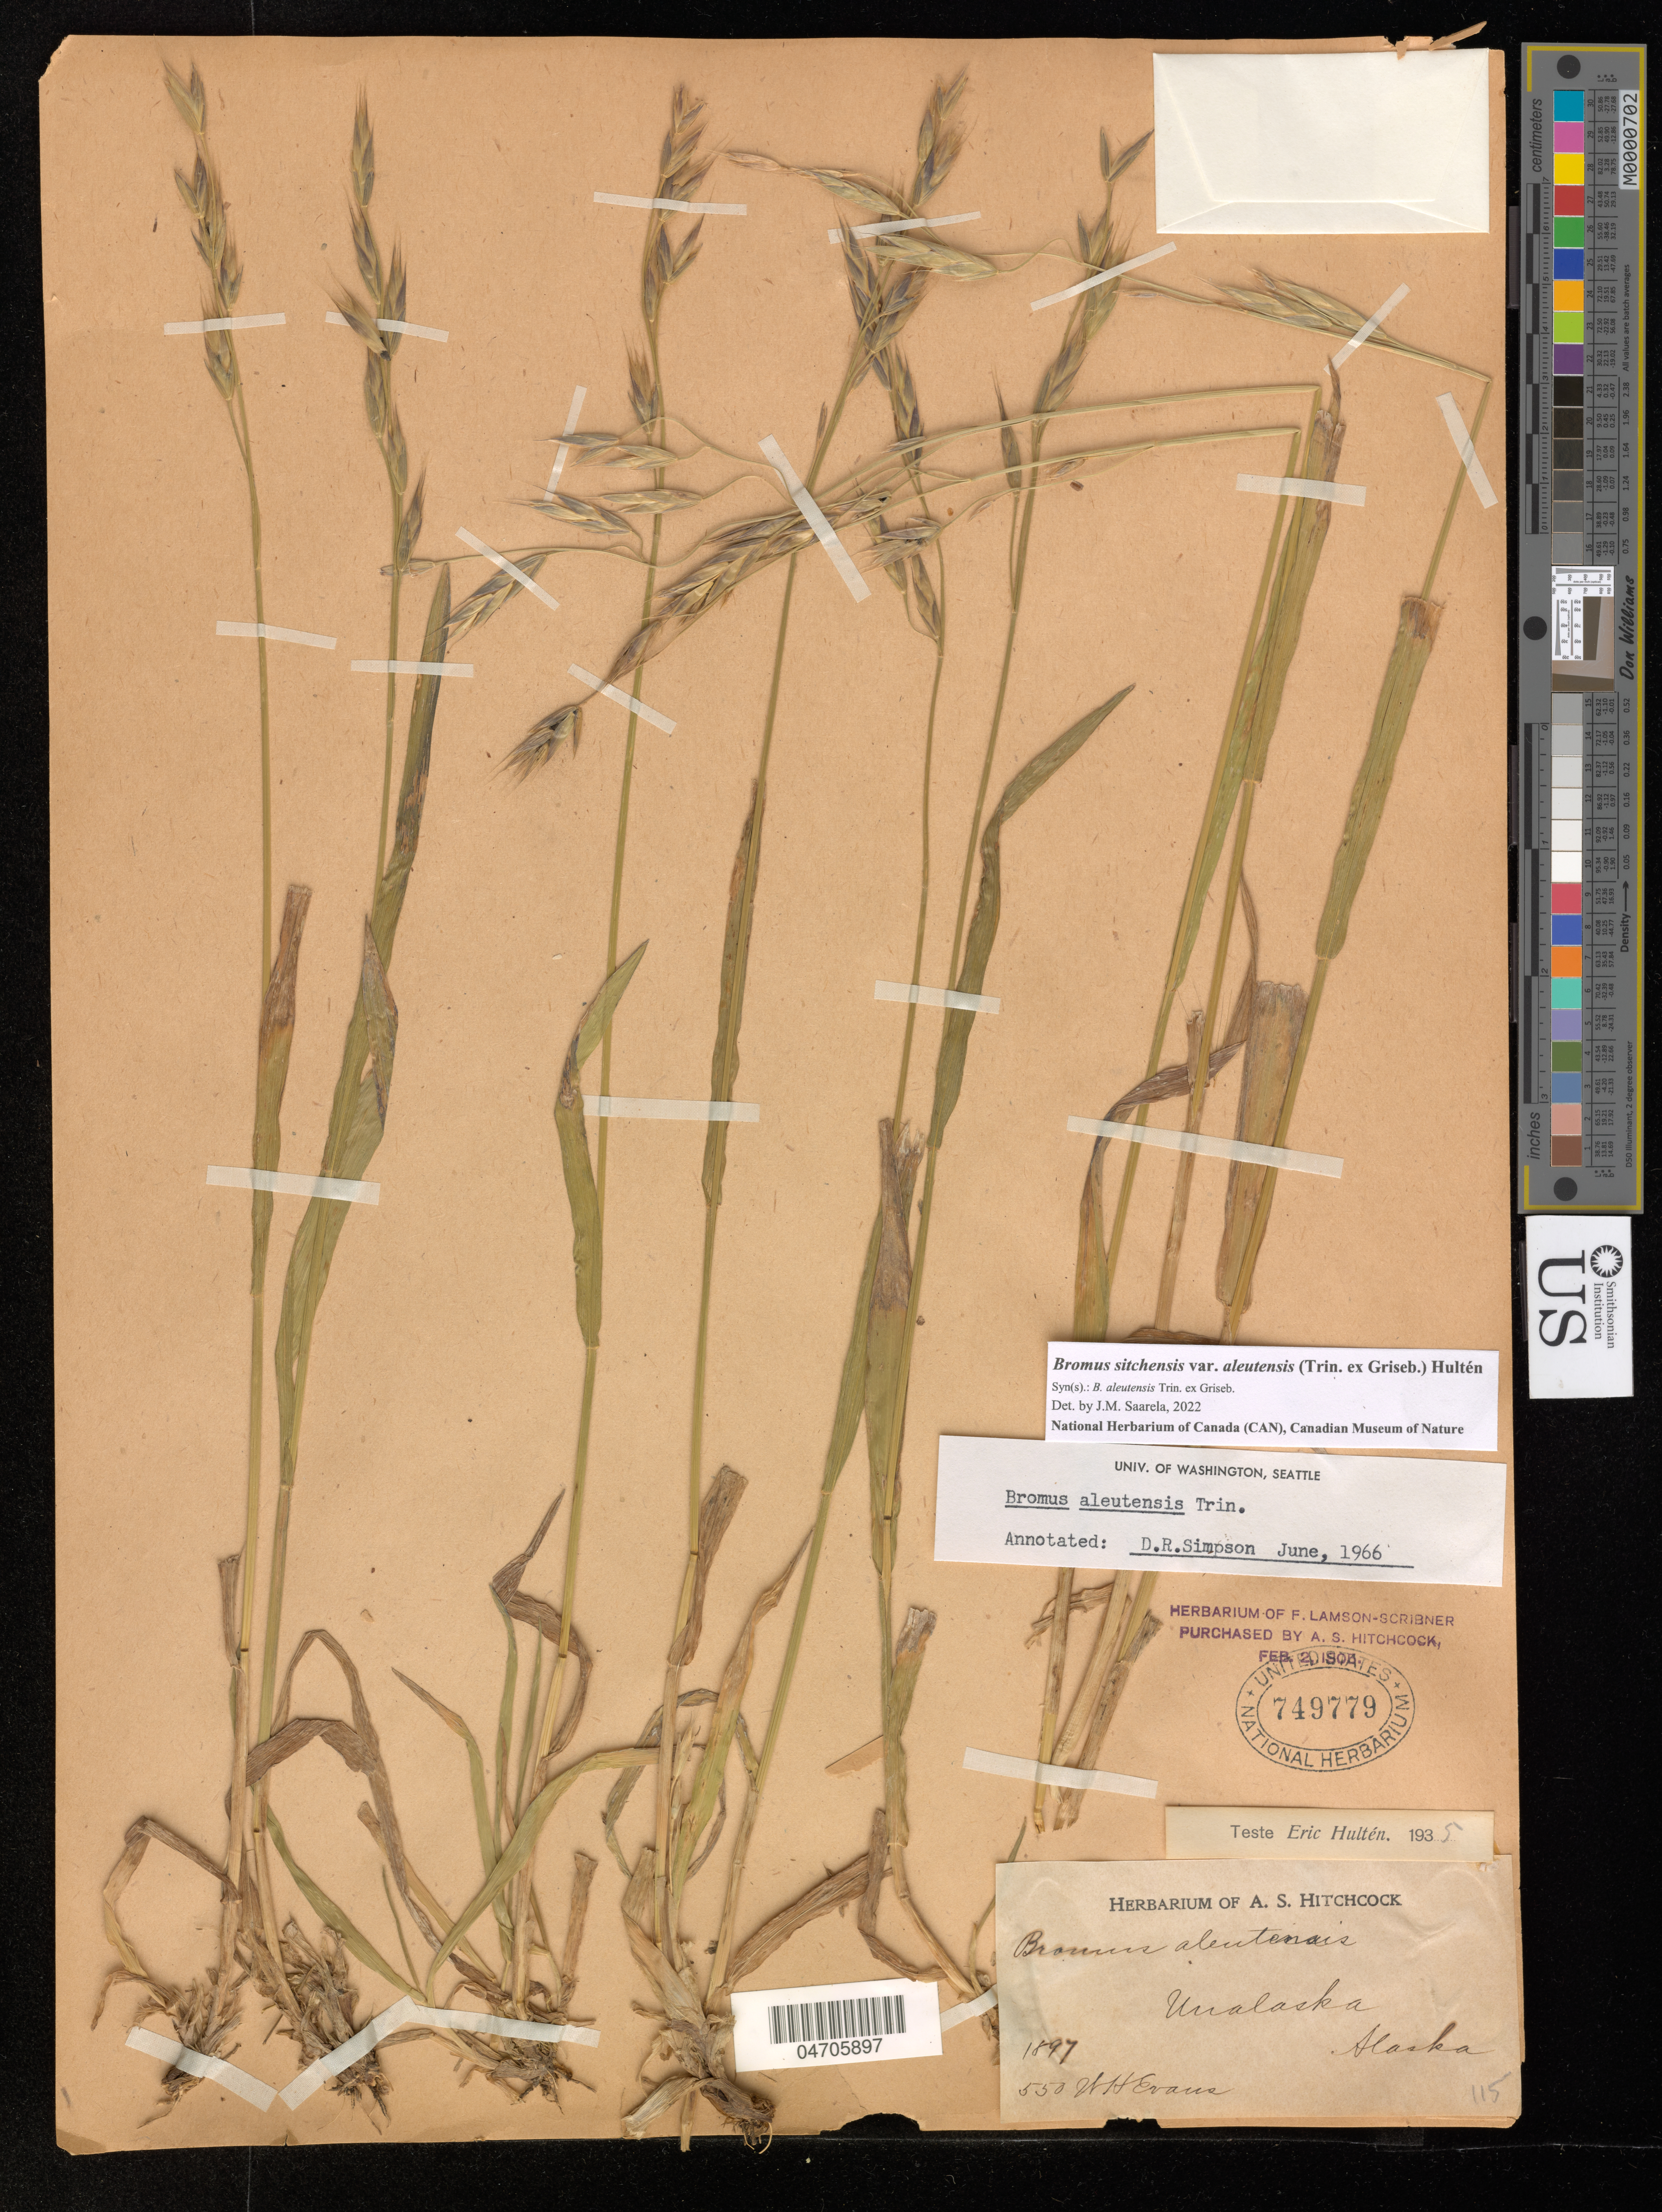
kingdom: Plantae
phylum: Tracheophyta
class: Liliopsida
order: Poales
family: Poaceae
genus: Bromus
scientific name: Bromus sitchensis var. polyanthus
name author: (Scribn. ex Shear) R.E. Brainerd & Otting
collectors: W. H. Evans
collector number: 550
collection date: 1897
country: United States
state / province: Alaska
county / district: Aleutians West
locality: Unalaska.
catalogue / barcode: US 749779